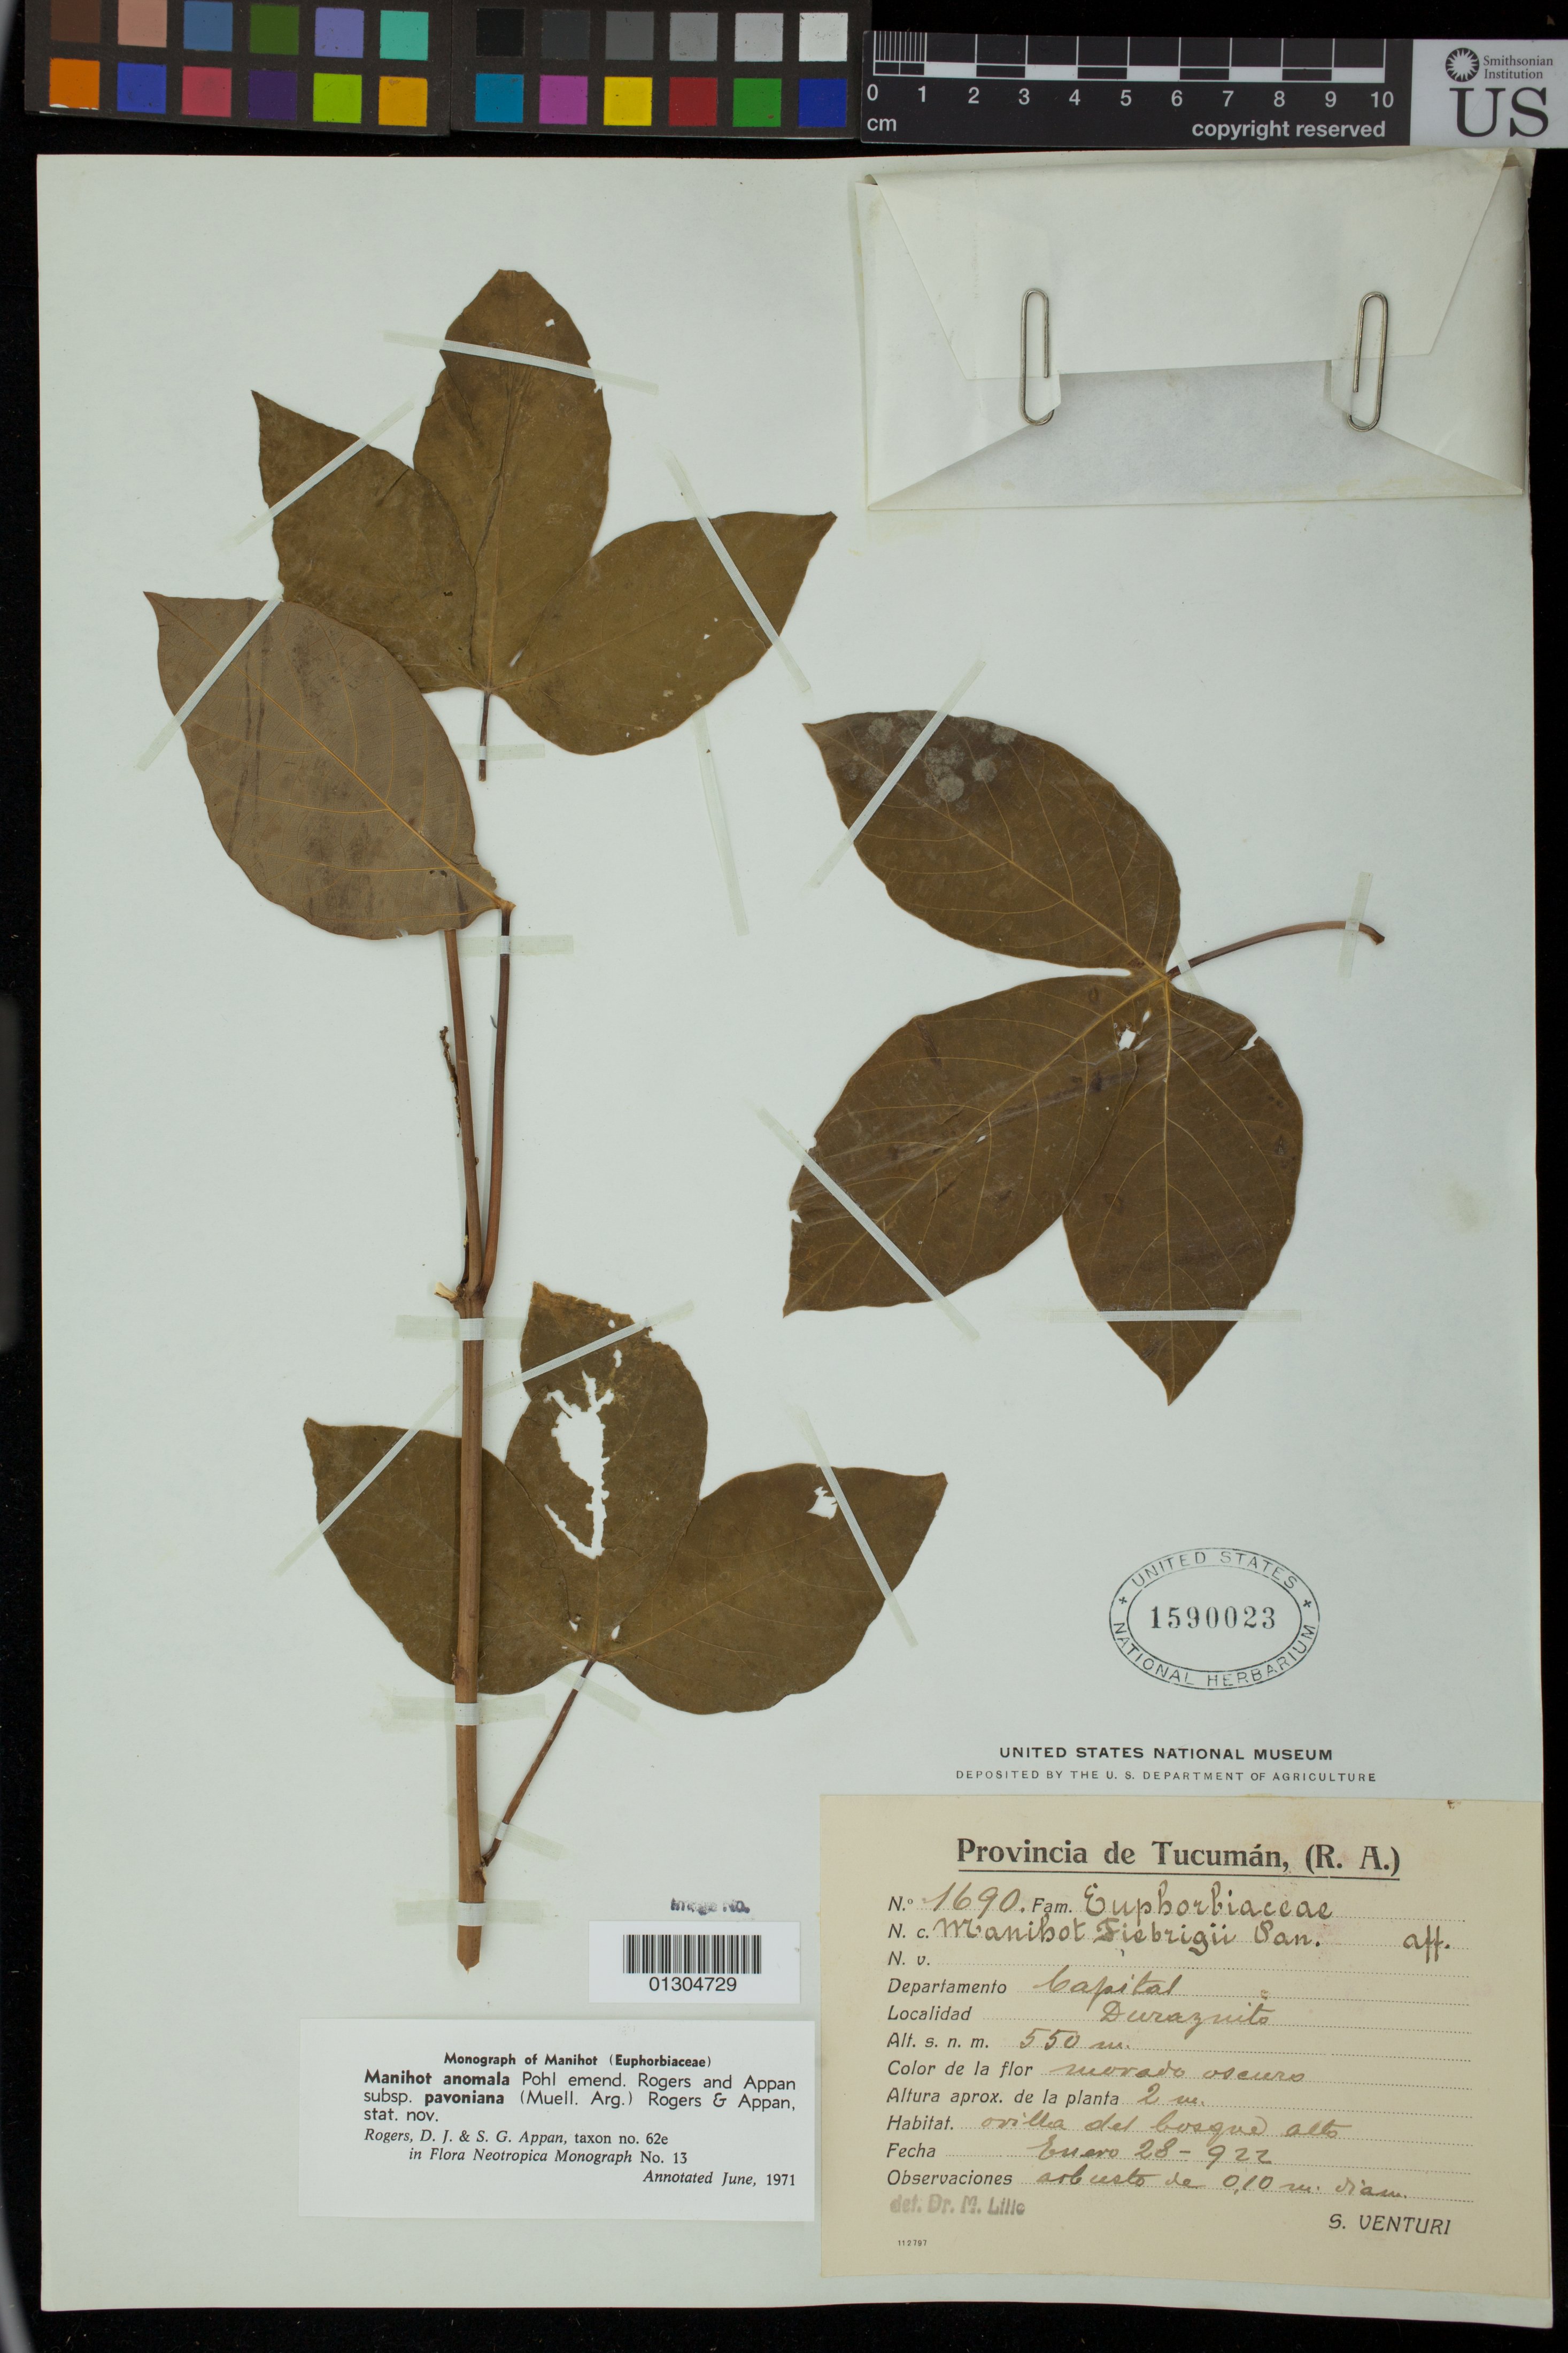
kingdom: Plantae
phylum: Tracheophyta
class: Magnoliopsida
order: Malpighiales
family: Euphorbiaceae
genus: Manihot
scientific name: Manihot anomala subsp. pavoniana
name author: (Müll. Arg.) D.J. Rogers & Appan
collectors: S. Venturi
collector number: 1690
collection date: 1922-01-28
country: Argentina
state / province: Tucumán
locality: Capital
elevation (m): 550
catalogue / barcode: US 1590023